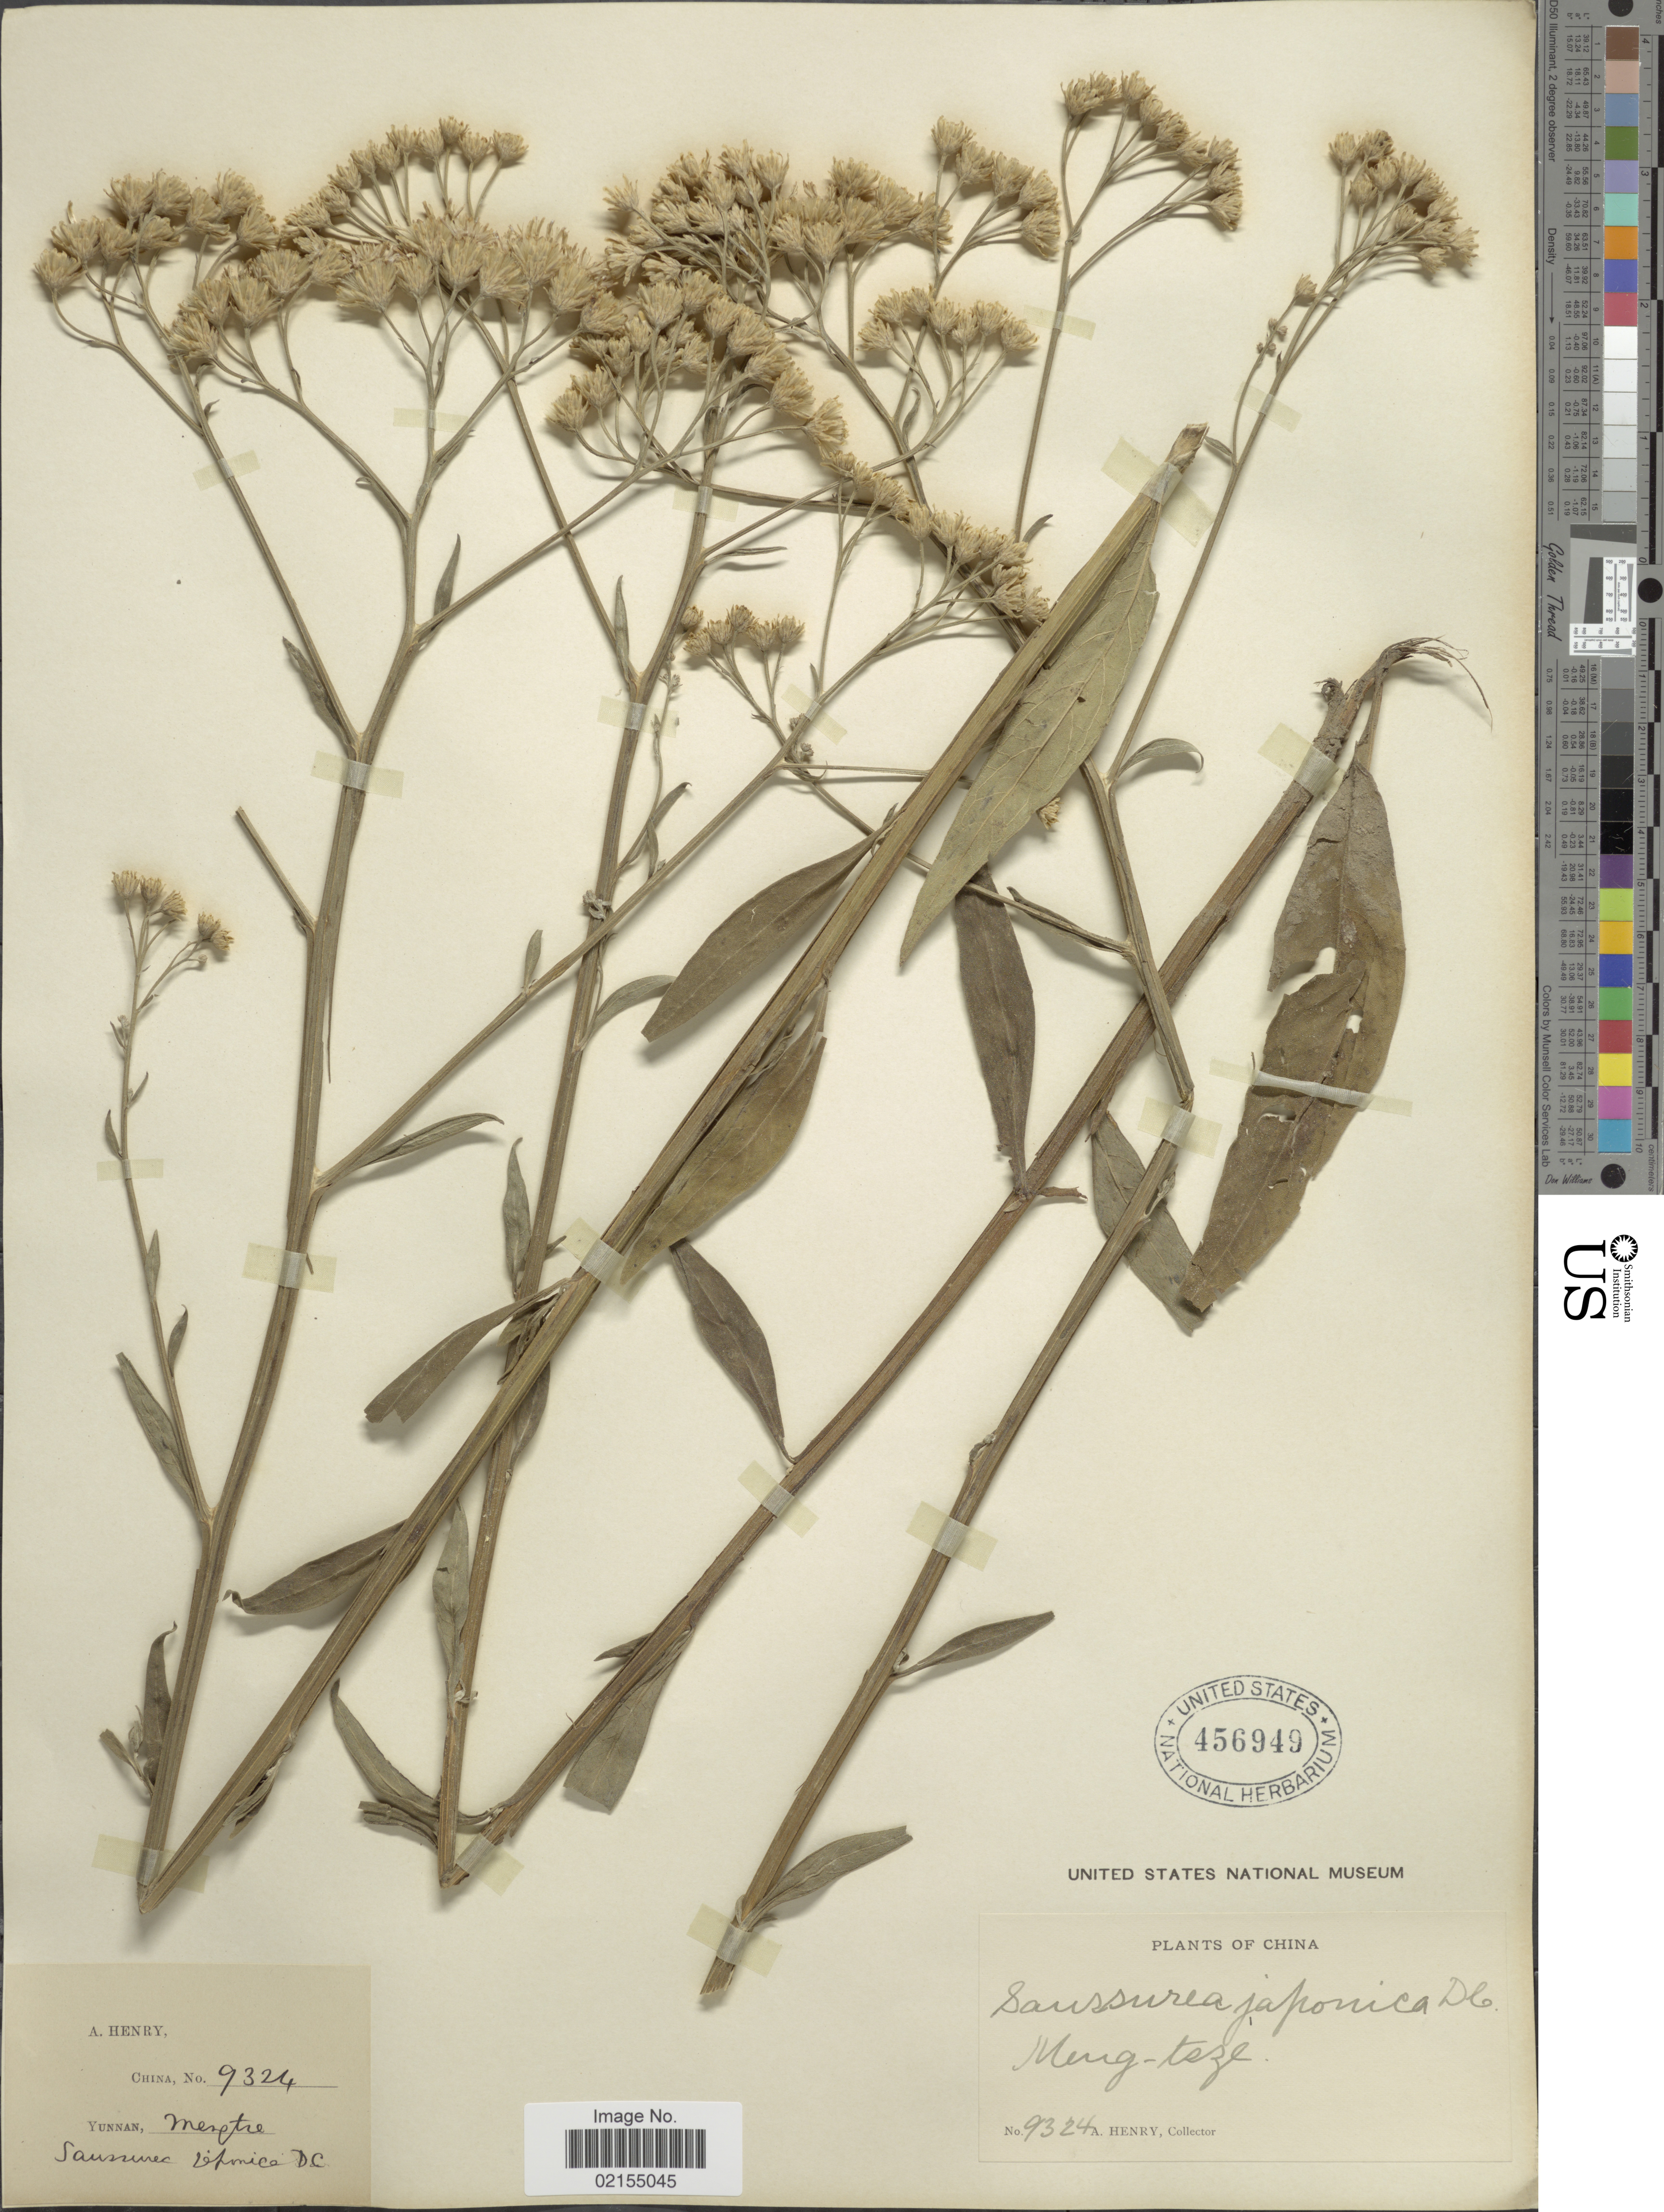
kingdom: Plantae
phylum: Tracheophyta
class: Magnoliopsida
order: Asterales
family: Asteraceae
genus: Saussurea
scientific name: Saussurea japonica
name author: (Thunb.) DC.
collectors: A. Henry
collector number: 9324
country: China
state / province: Yunnan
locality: Yunnan, Mengzte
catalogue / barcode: US 456949